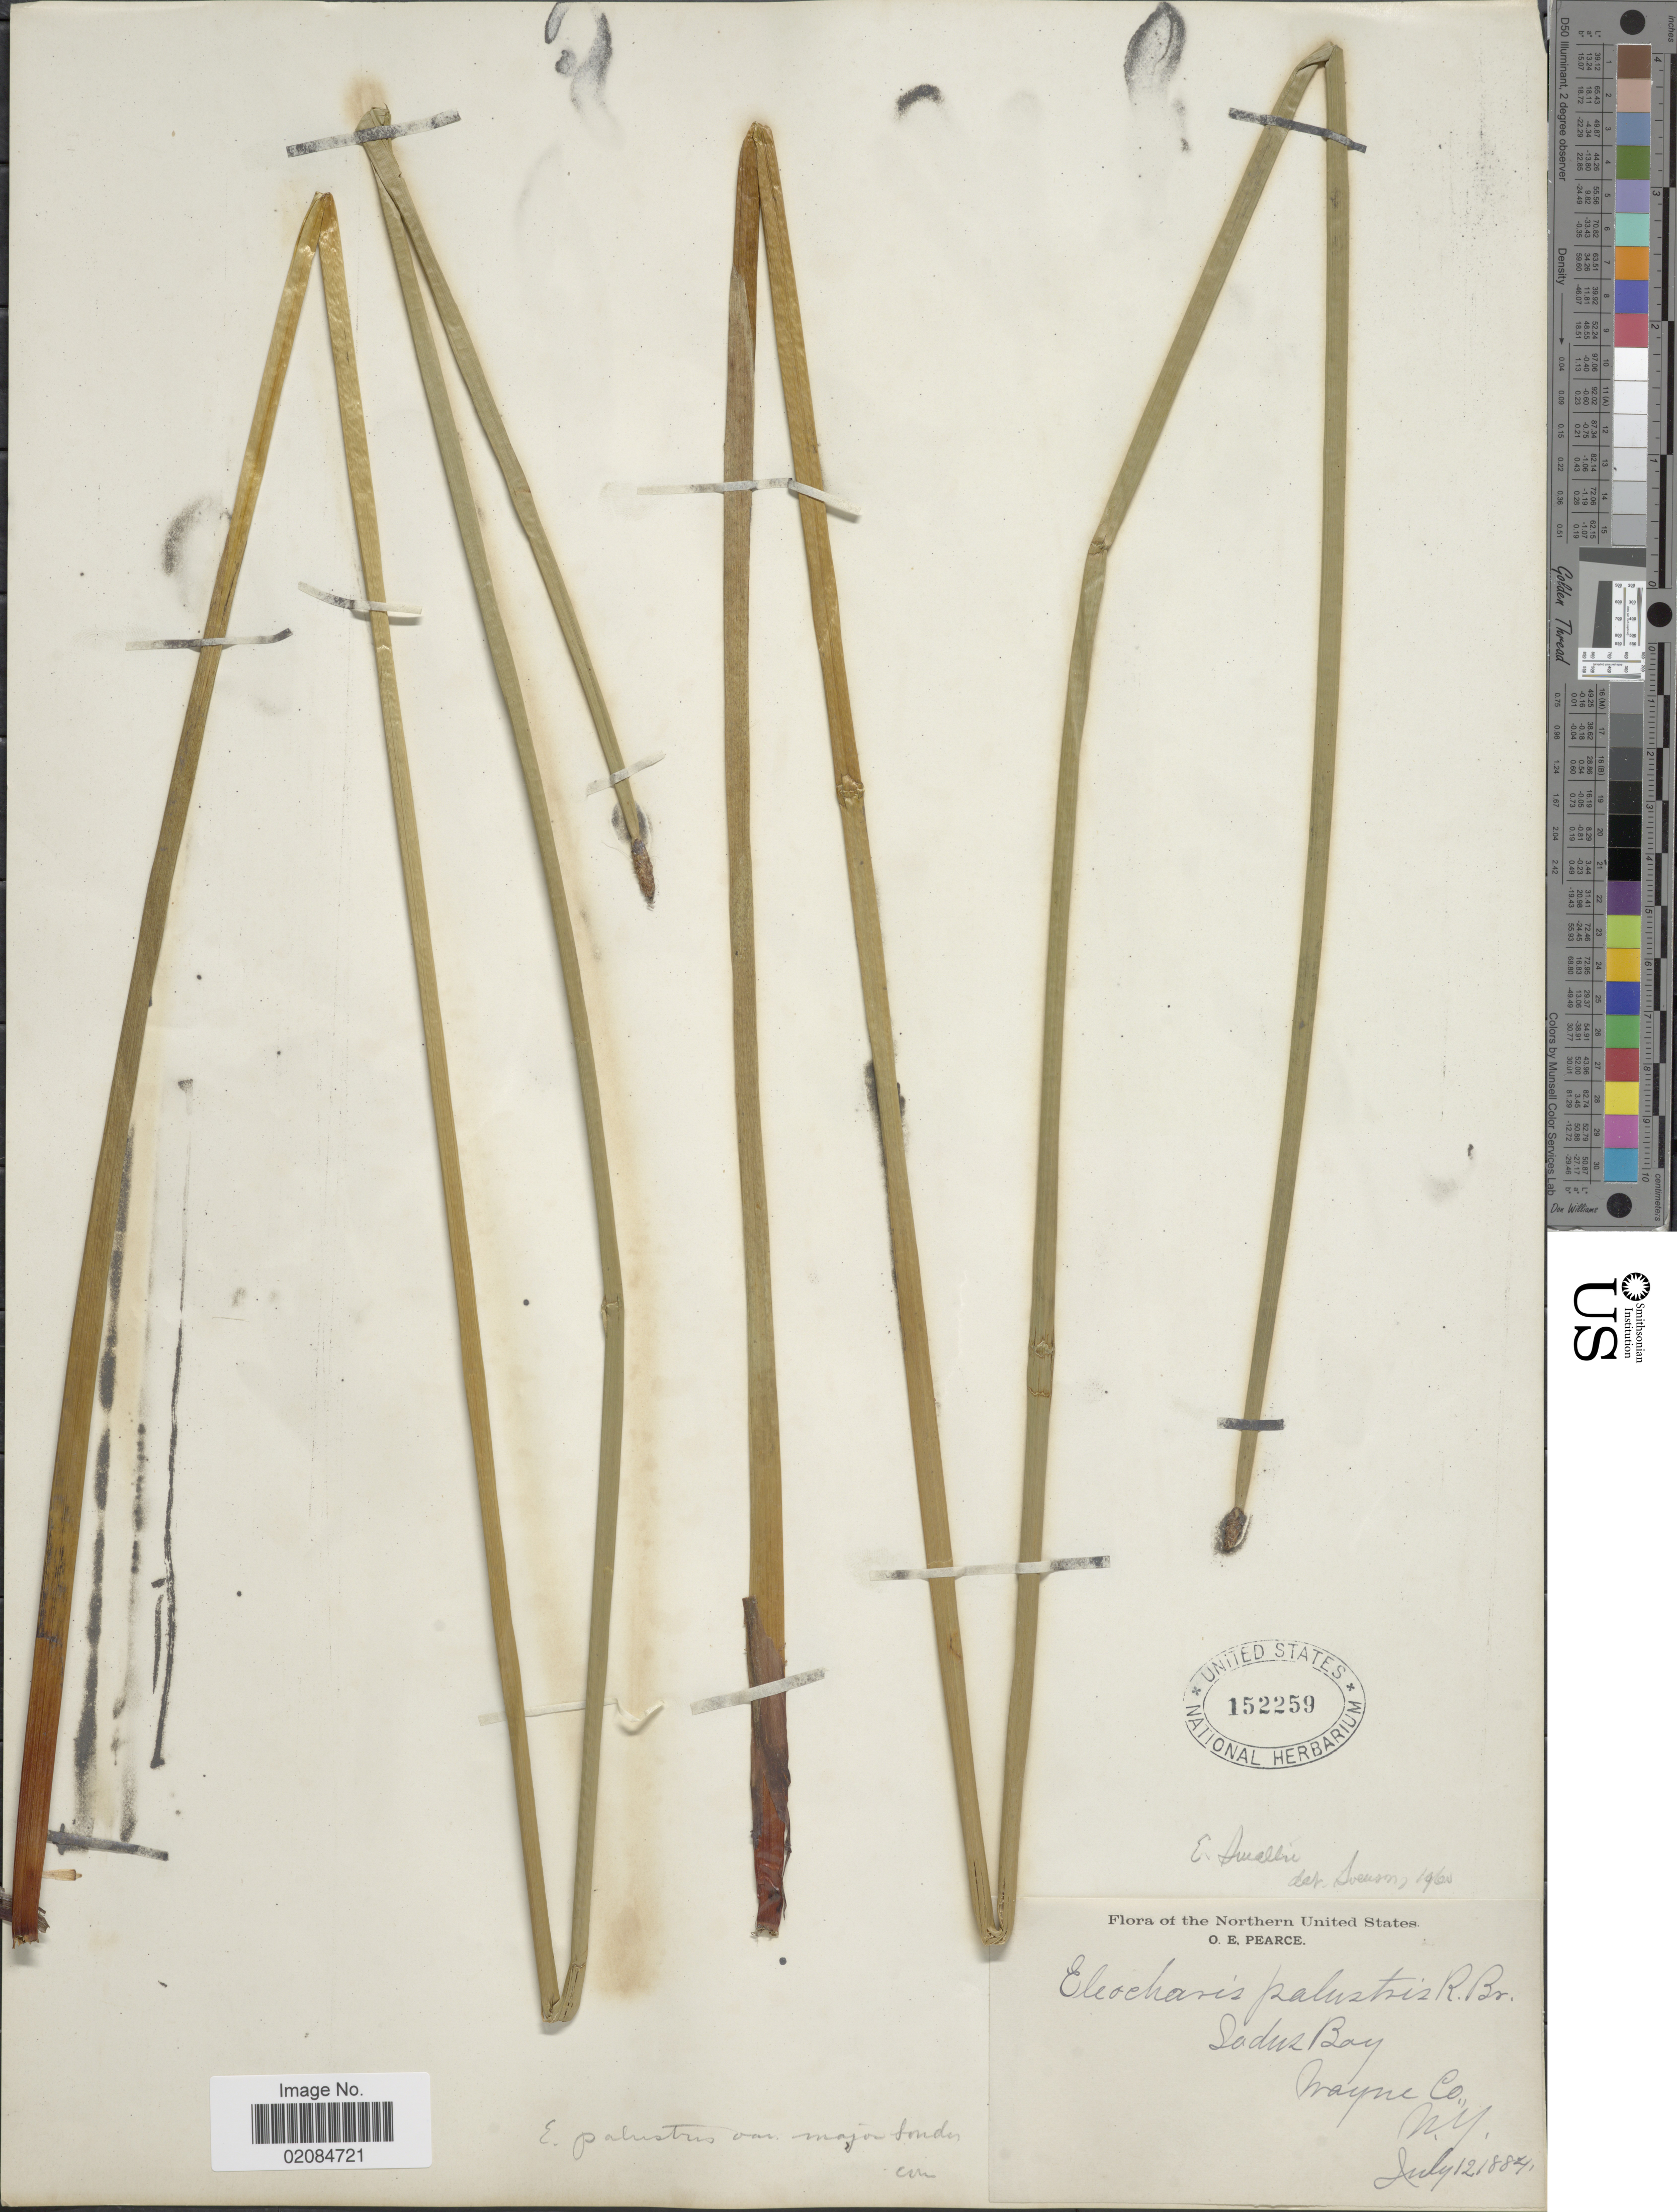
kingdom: Plantae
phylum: Tracheophyta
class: Liliopsida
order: Poales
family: Cyperaceae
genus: Eleocharis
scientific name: Eleocharis palustris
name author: (L.) Roem. & Schult.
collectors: O. E. Pearce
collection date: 1884-07-12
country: United States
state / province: New York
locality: Sodus Bay, Wayne Co.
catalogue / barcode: US 152259